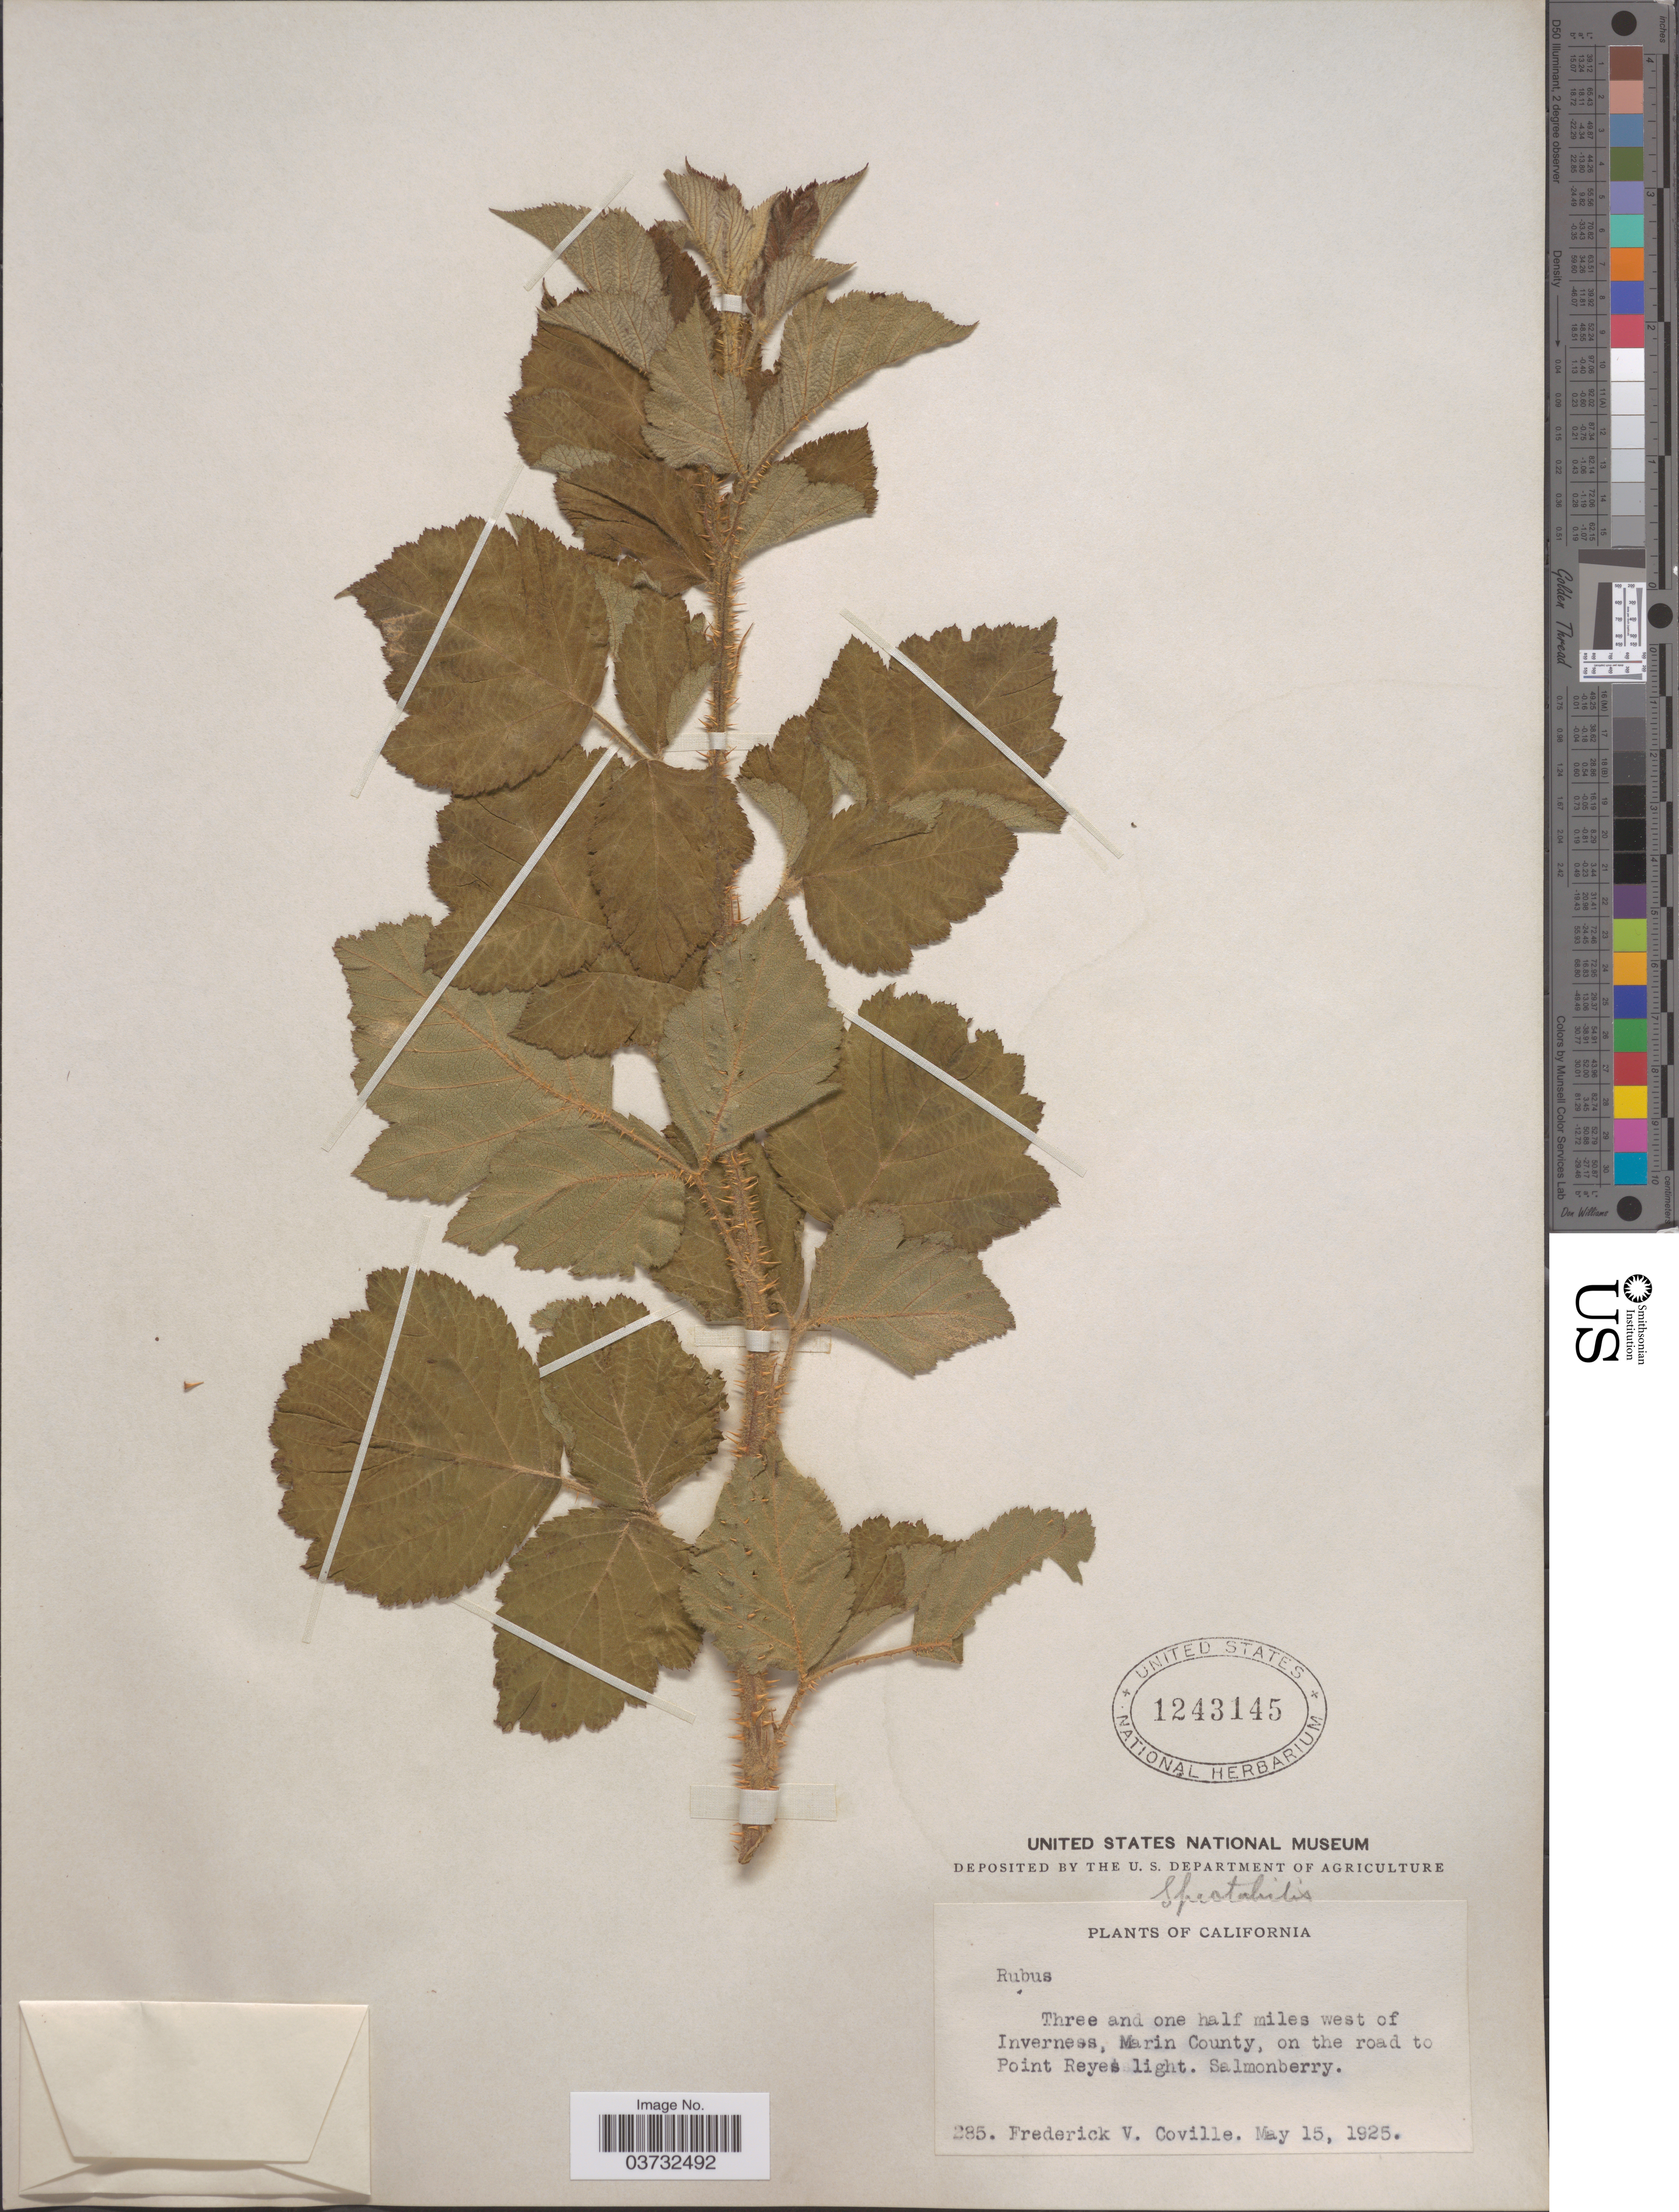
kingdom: Plantae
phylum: Tracheophyta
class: Magnoliopsida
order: Rosales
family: Rosaceae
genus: Rubus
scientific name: Rubus sp.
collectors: F. V. Coville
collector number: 285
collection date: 1925-05-15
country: United States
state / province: California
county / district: Marin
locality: Three and one half miles west of Inverness, Marin County, on the road to Point Reyes light. Salmonberry.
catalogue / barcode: US 1243145